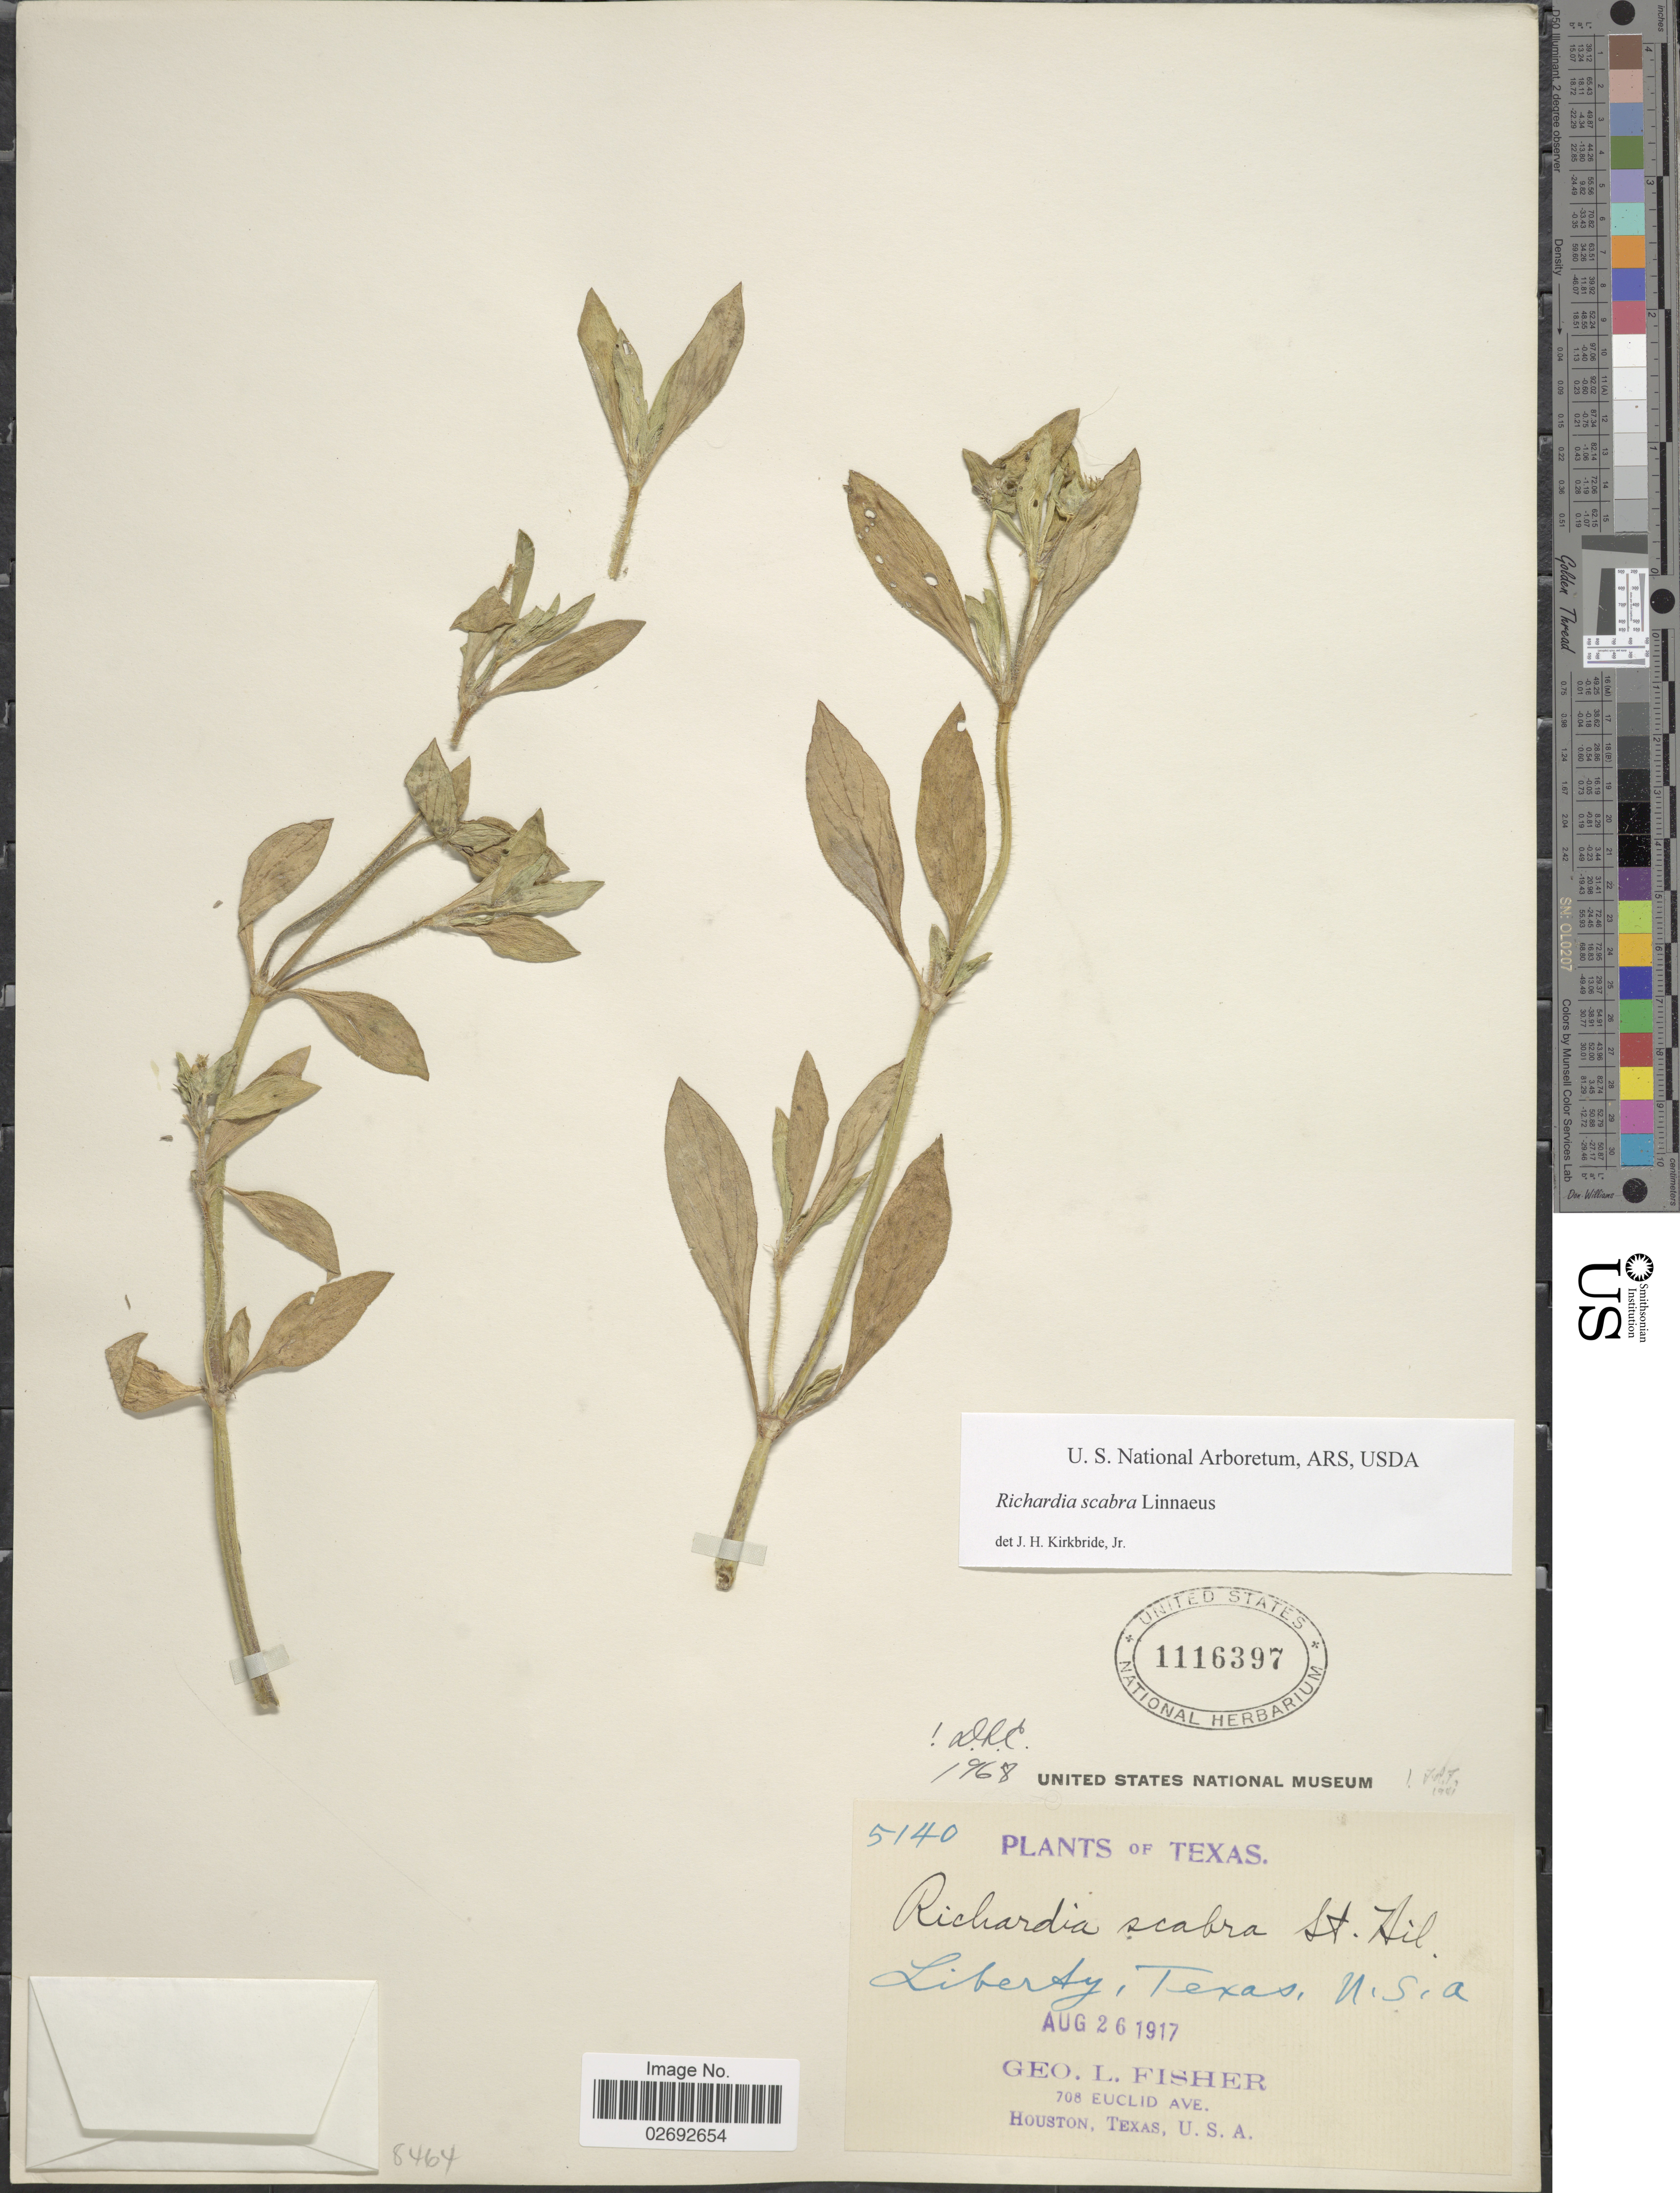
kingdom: Plantae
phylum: Tracheophyta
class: Magnoliopsida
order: Gentianales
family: Rubiaceae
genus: Richardia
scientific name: Richardia scabra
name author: L.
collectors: G. L. Fisher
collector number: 5140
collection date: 1917-08-26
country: United States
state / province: Texas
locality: Liberty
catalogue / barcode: US 1116397